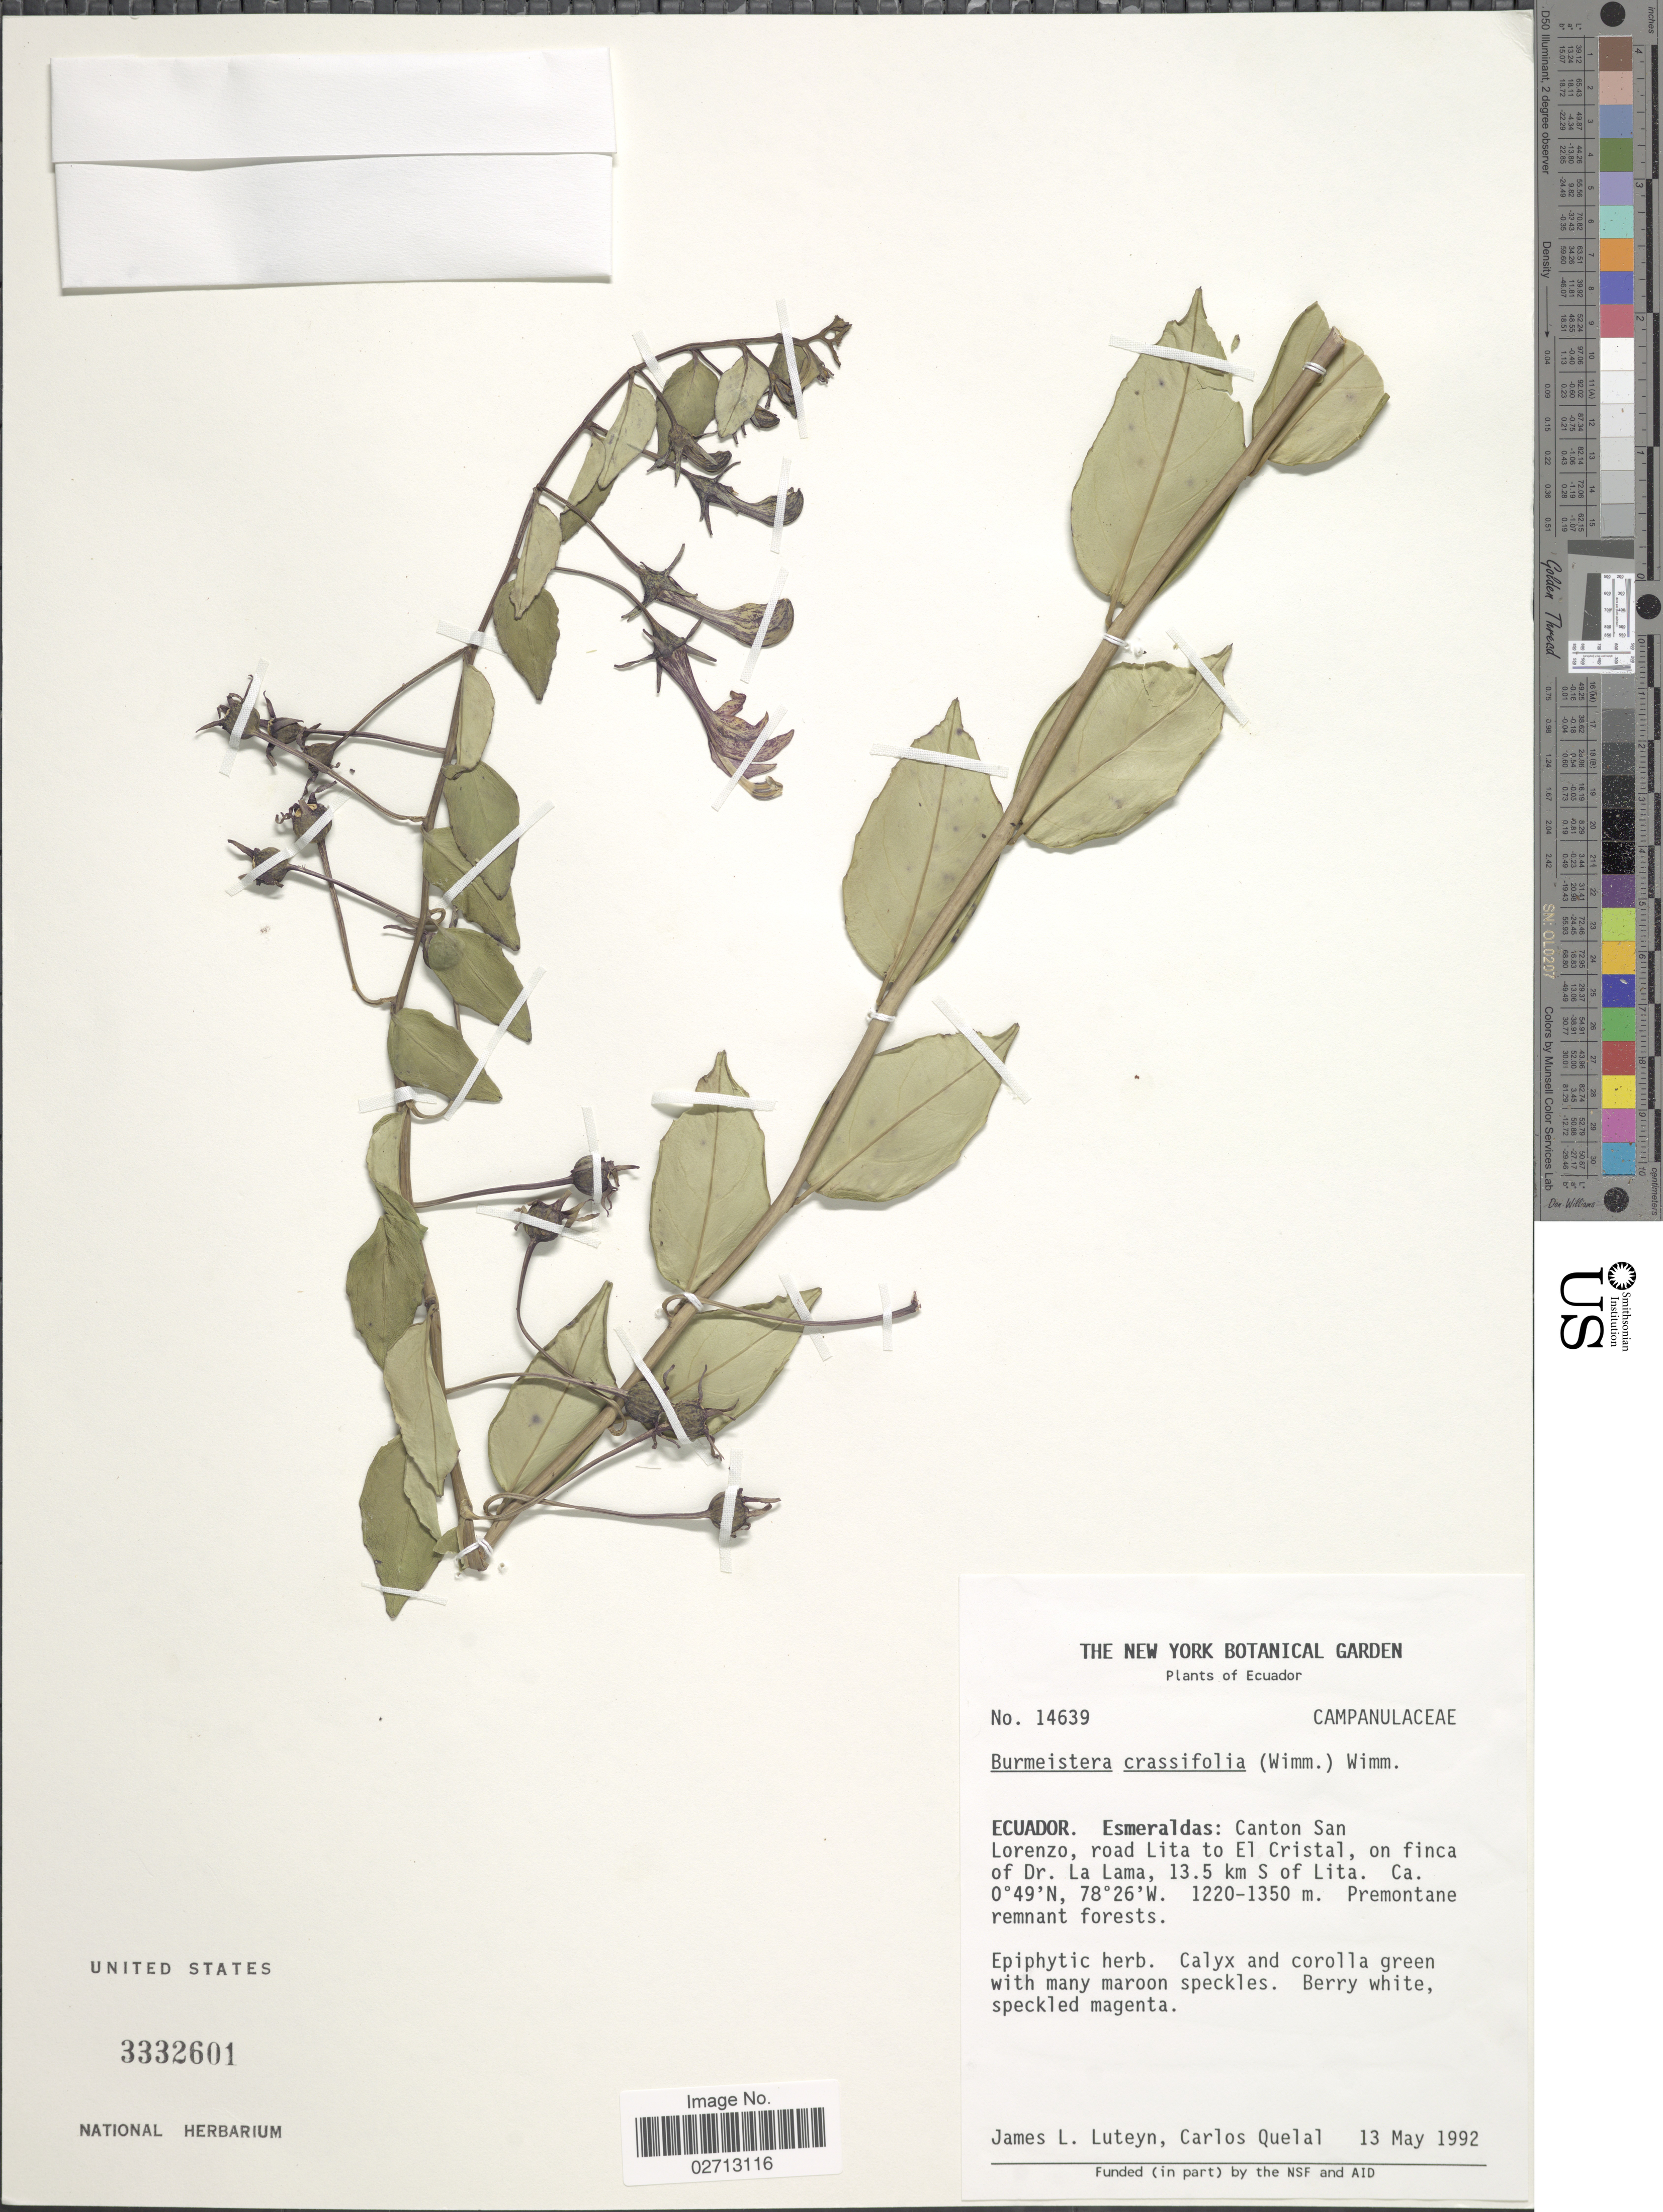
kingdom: Plantae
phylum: Tracheophyta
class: Magnoliopsida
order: Asterales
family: Campanulaceae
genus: Burmeistera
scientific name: Burmeistera crassifolia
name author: (E. Wimm.) E. Wimm.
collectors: J. L. Luteyn & C. Quelal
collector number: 14639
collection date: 1992-05-13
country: Ecuador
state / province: Esmeraldas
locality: Canton San Lorenzo, road Lita to El Cristal, on finca of Dr. La Lama, 13.5 km S of Lita.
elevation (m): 1220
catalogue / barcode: US 3332601